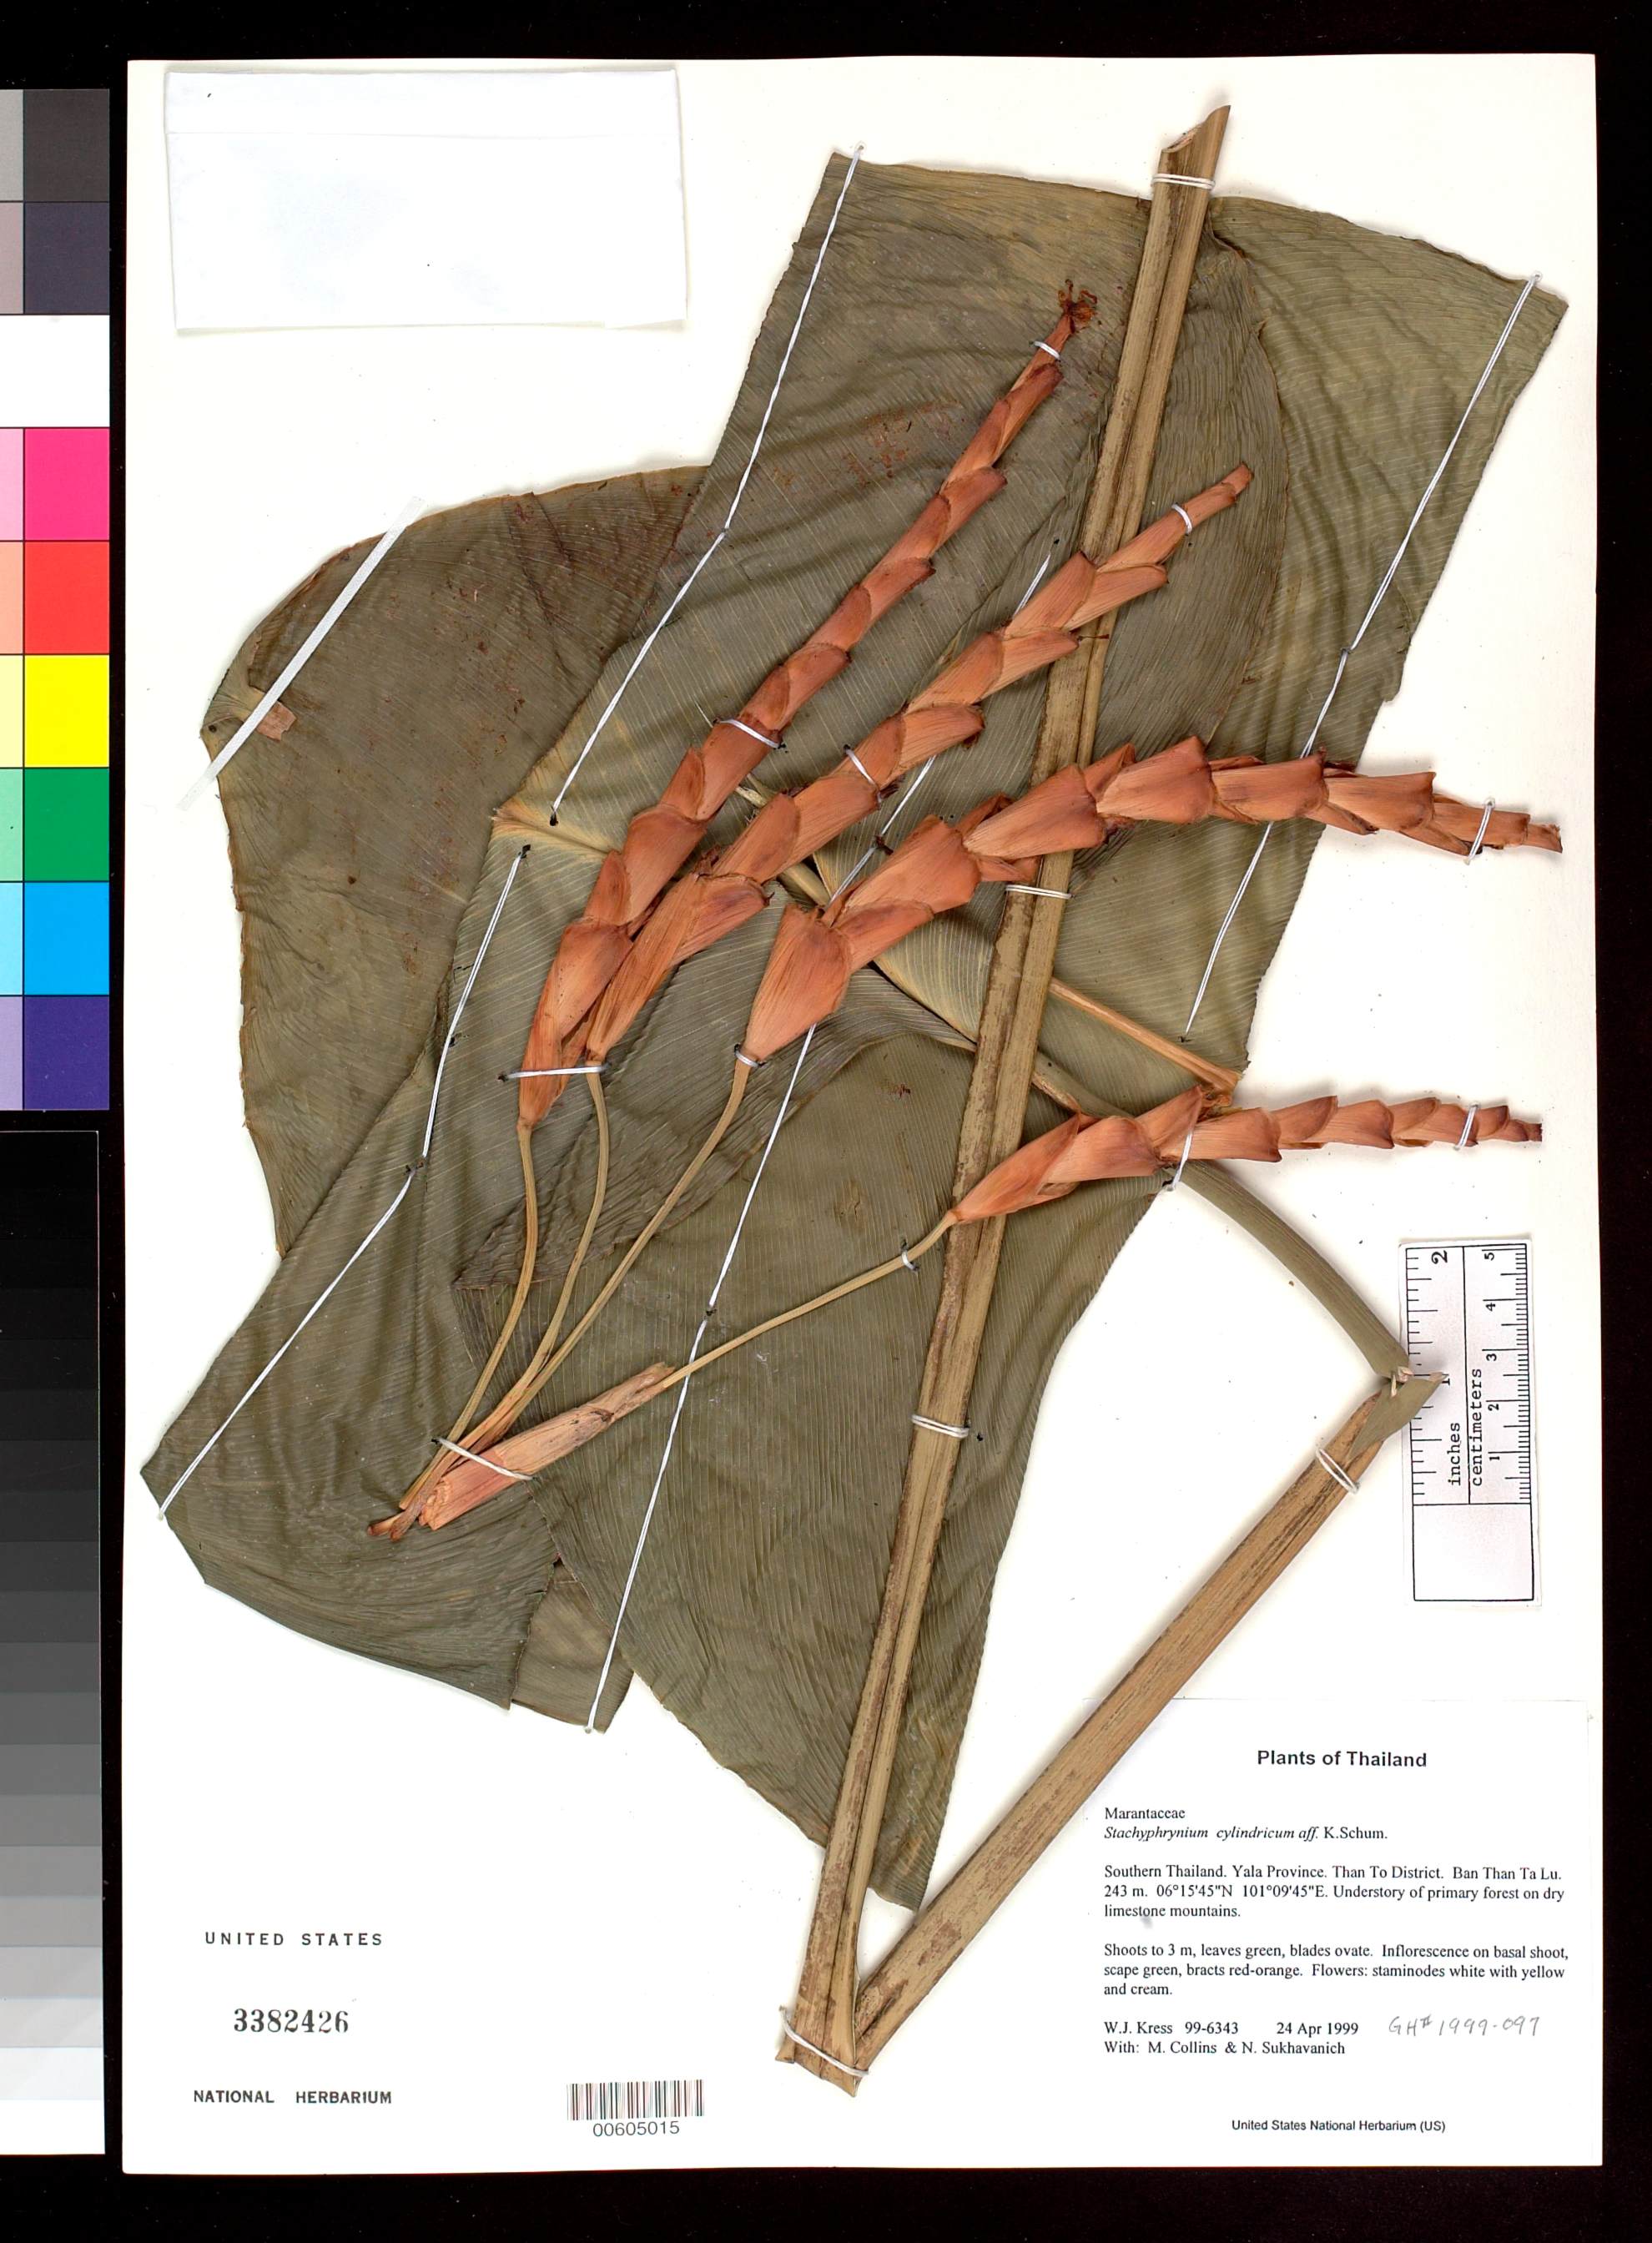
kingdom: Plantae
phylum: Tracheophyta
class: Liliopsida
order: Zingiberales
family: Marantaceae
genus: Stachyphrynium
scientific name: Stachyphrynium latifolium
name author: (Blume) K. Schum.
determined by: Kress, W. J., (US), Smithsonian Institution - National Museum of Natural History (UNITED STATES)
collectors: W. J. Kress, M. Collins & N. Sukhavanich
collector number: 99-6343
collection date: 1999-04-24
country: Thailand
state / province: Yala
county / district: Than To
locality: Ban Than Ta Lu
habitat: Understory of primary forest on dry limestone mountains.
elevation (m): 243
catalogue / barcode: US 3382426